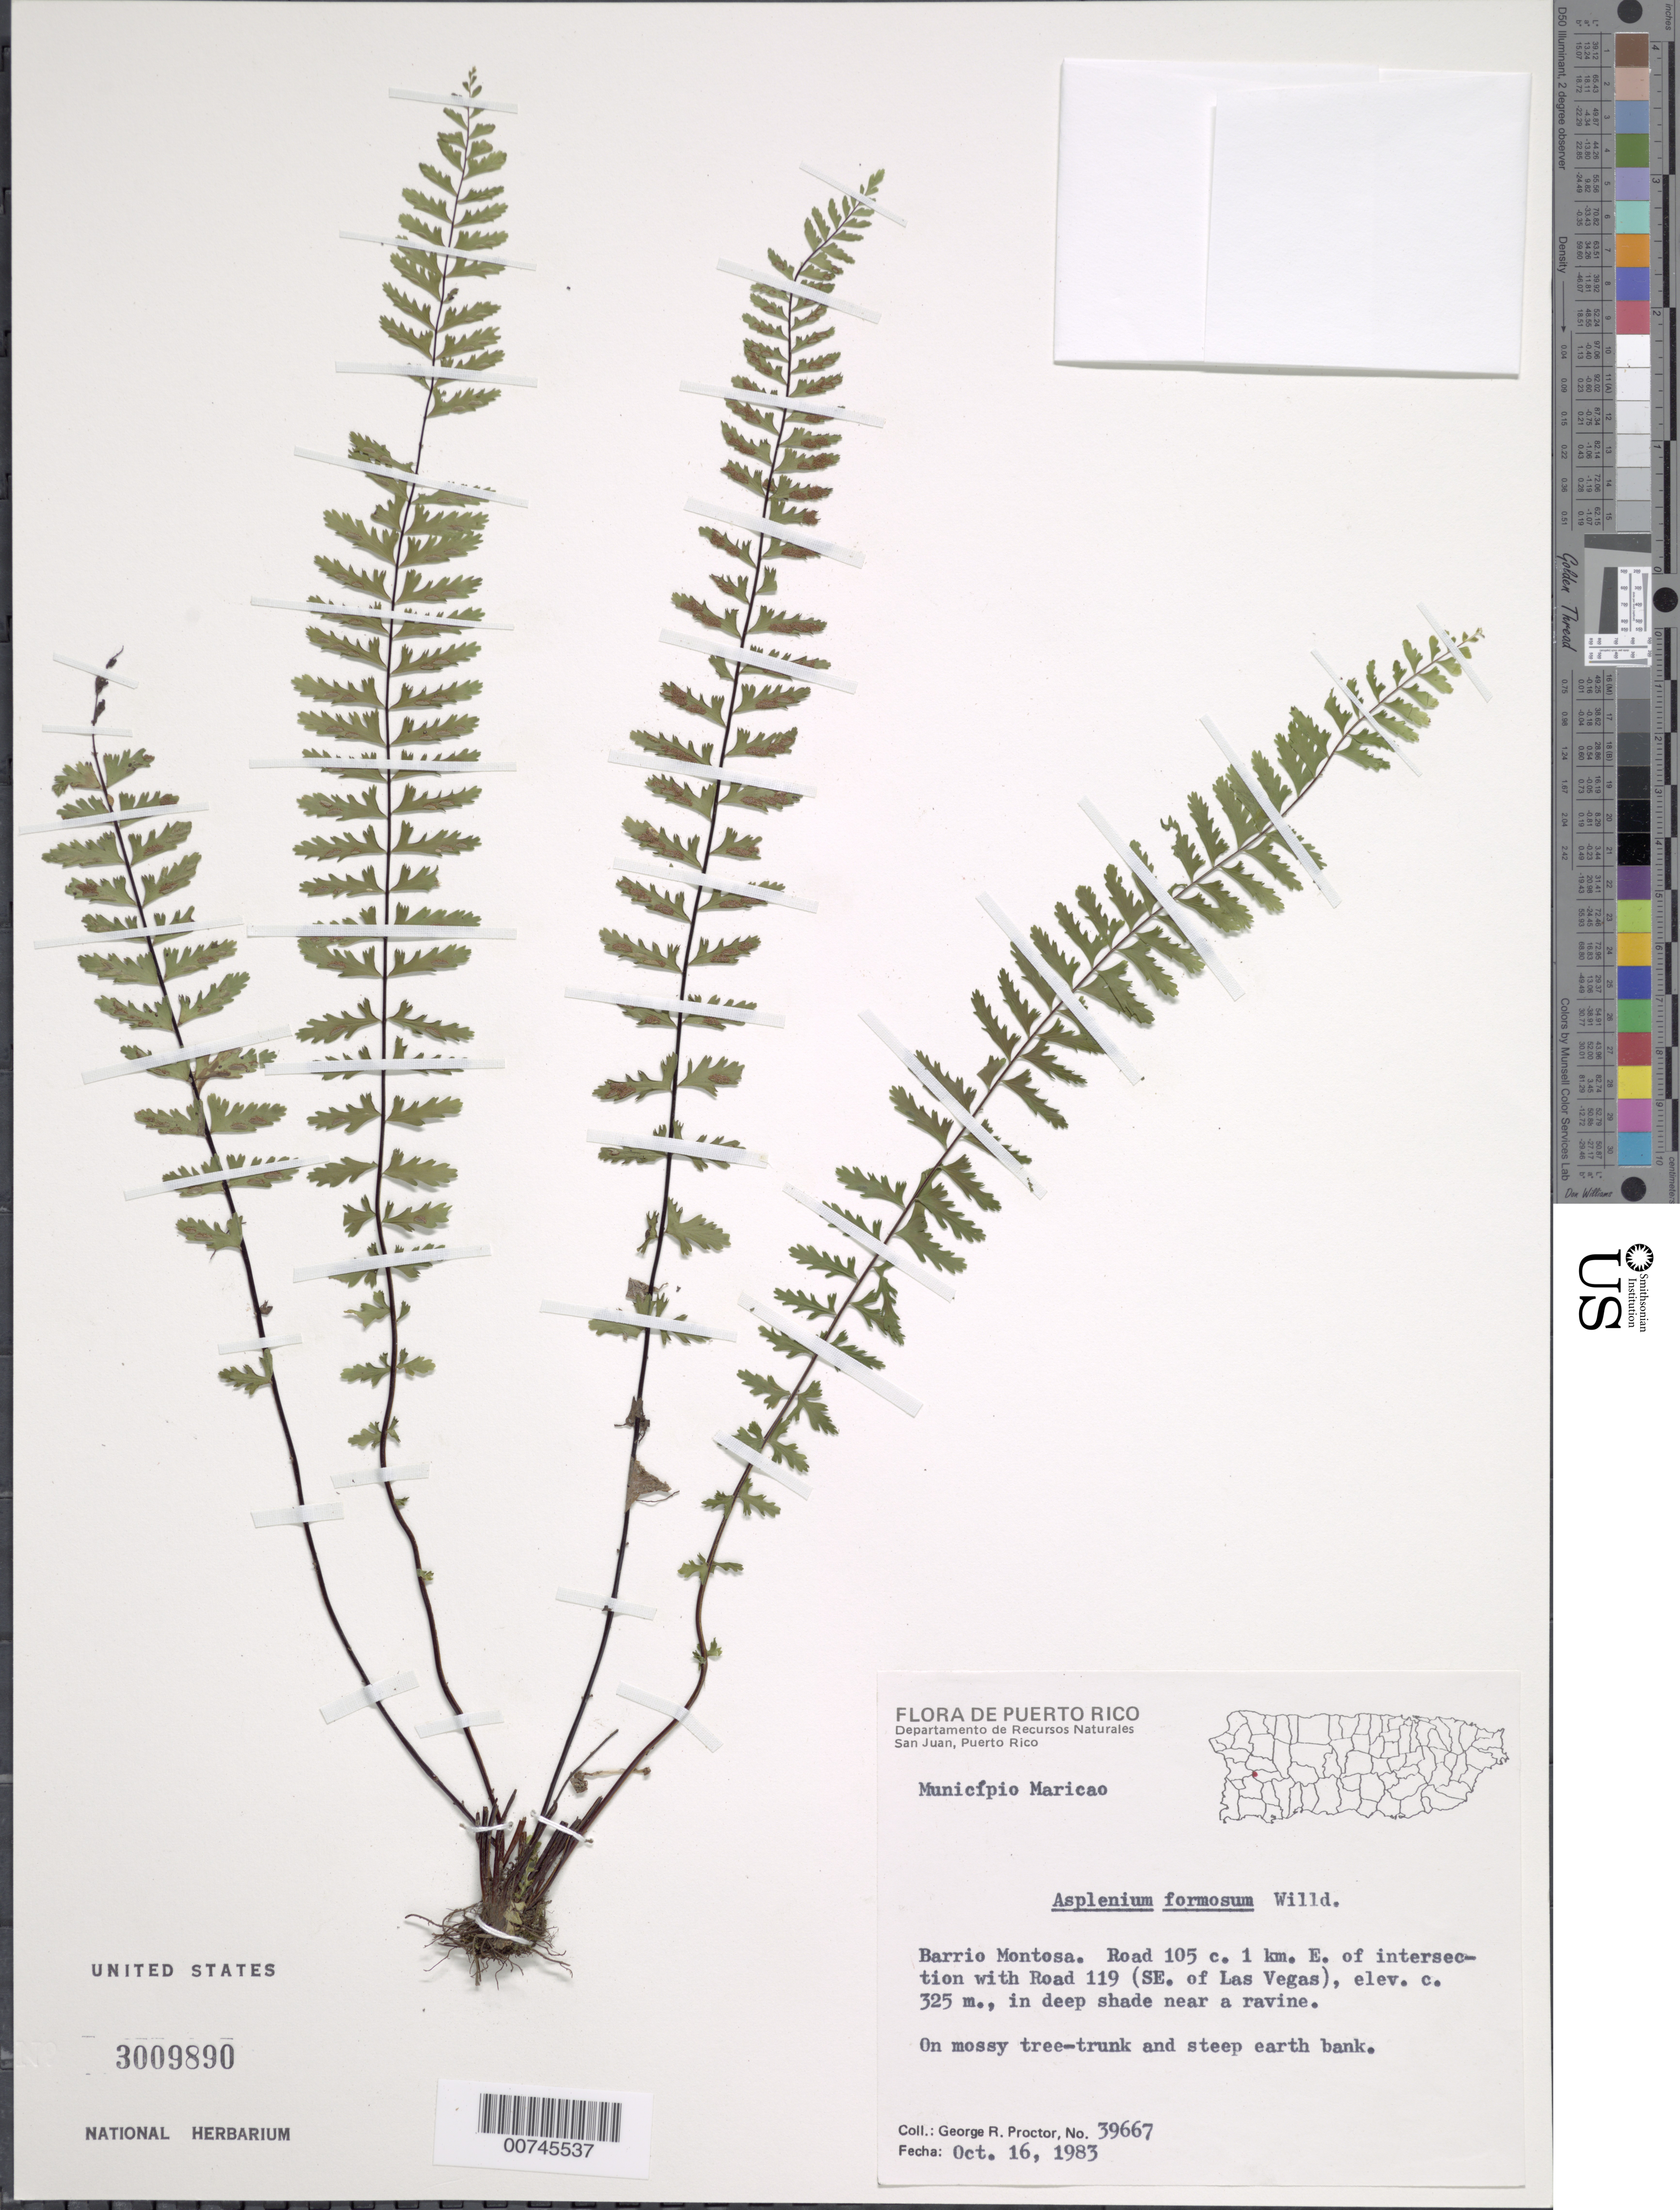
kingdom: Plantae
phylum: Tracheophyta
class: Polypodiopsida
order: Polypodiales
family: Aspleniaceae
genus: Asplenium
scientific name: Asplenium formosum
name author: Willd.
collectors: G. R. Proctor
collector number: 39667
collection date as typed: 16 Oct 1983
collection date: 1983-10-16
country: Puerto Rico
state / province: Maricao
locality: Barrio Montosa. Road 105 c. 1 km E of intersection with Road 119 (Se of Las Vegas), in deep shade near a ravine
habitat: On mossy tree-trunk and steep earth bank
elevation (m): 325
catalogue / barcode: US 3009890